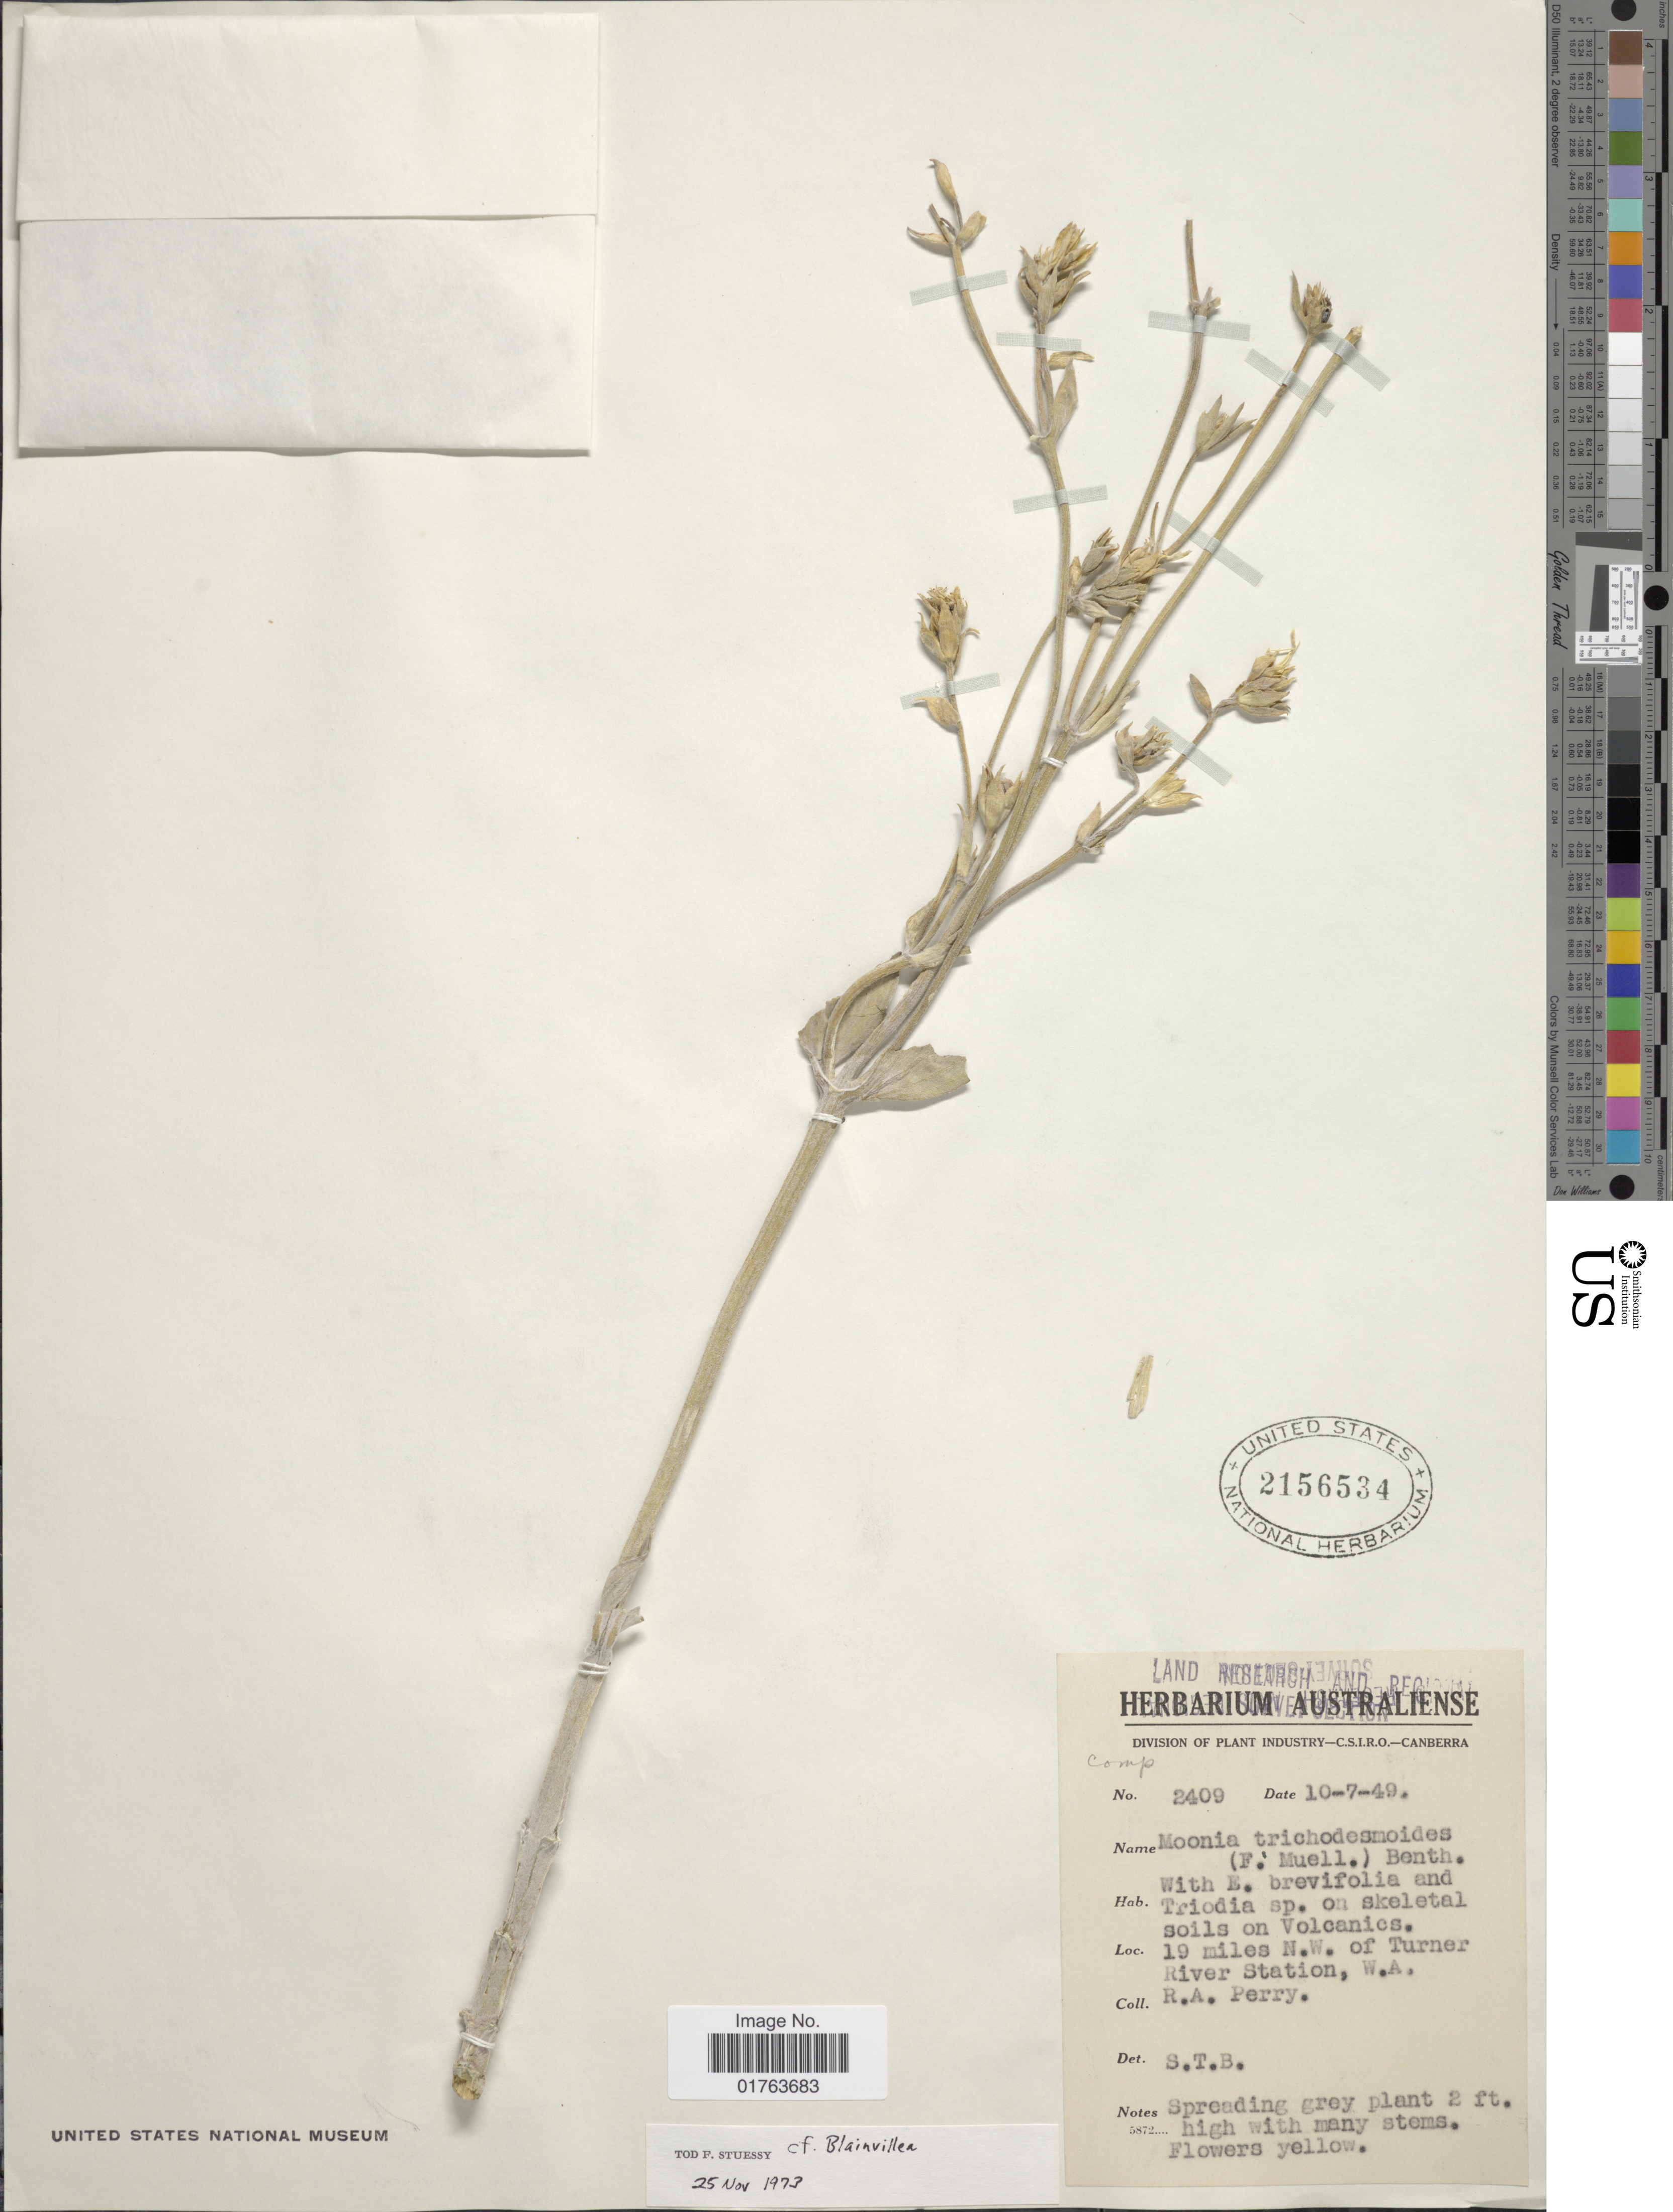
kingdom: Plantae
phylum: Tracheophyta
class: Magnoliopsida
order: Asterales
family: Asteraceae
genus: Blainvillea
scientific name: Blainvillea sp.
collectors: Perry, R. A.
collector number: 2409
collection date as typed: Transcribed d/m/y: 10/7/49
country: Australia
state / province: Western Australia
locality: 19 miles N. W. of Turner River Station,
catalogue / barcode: US 2156534